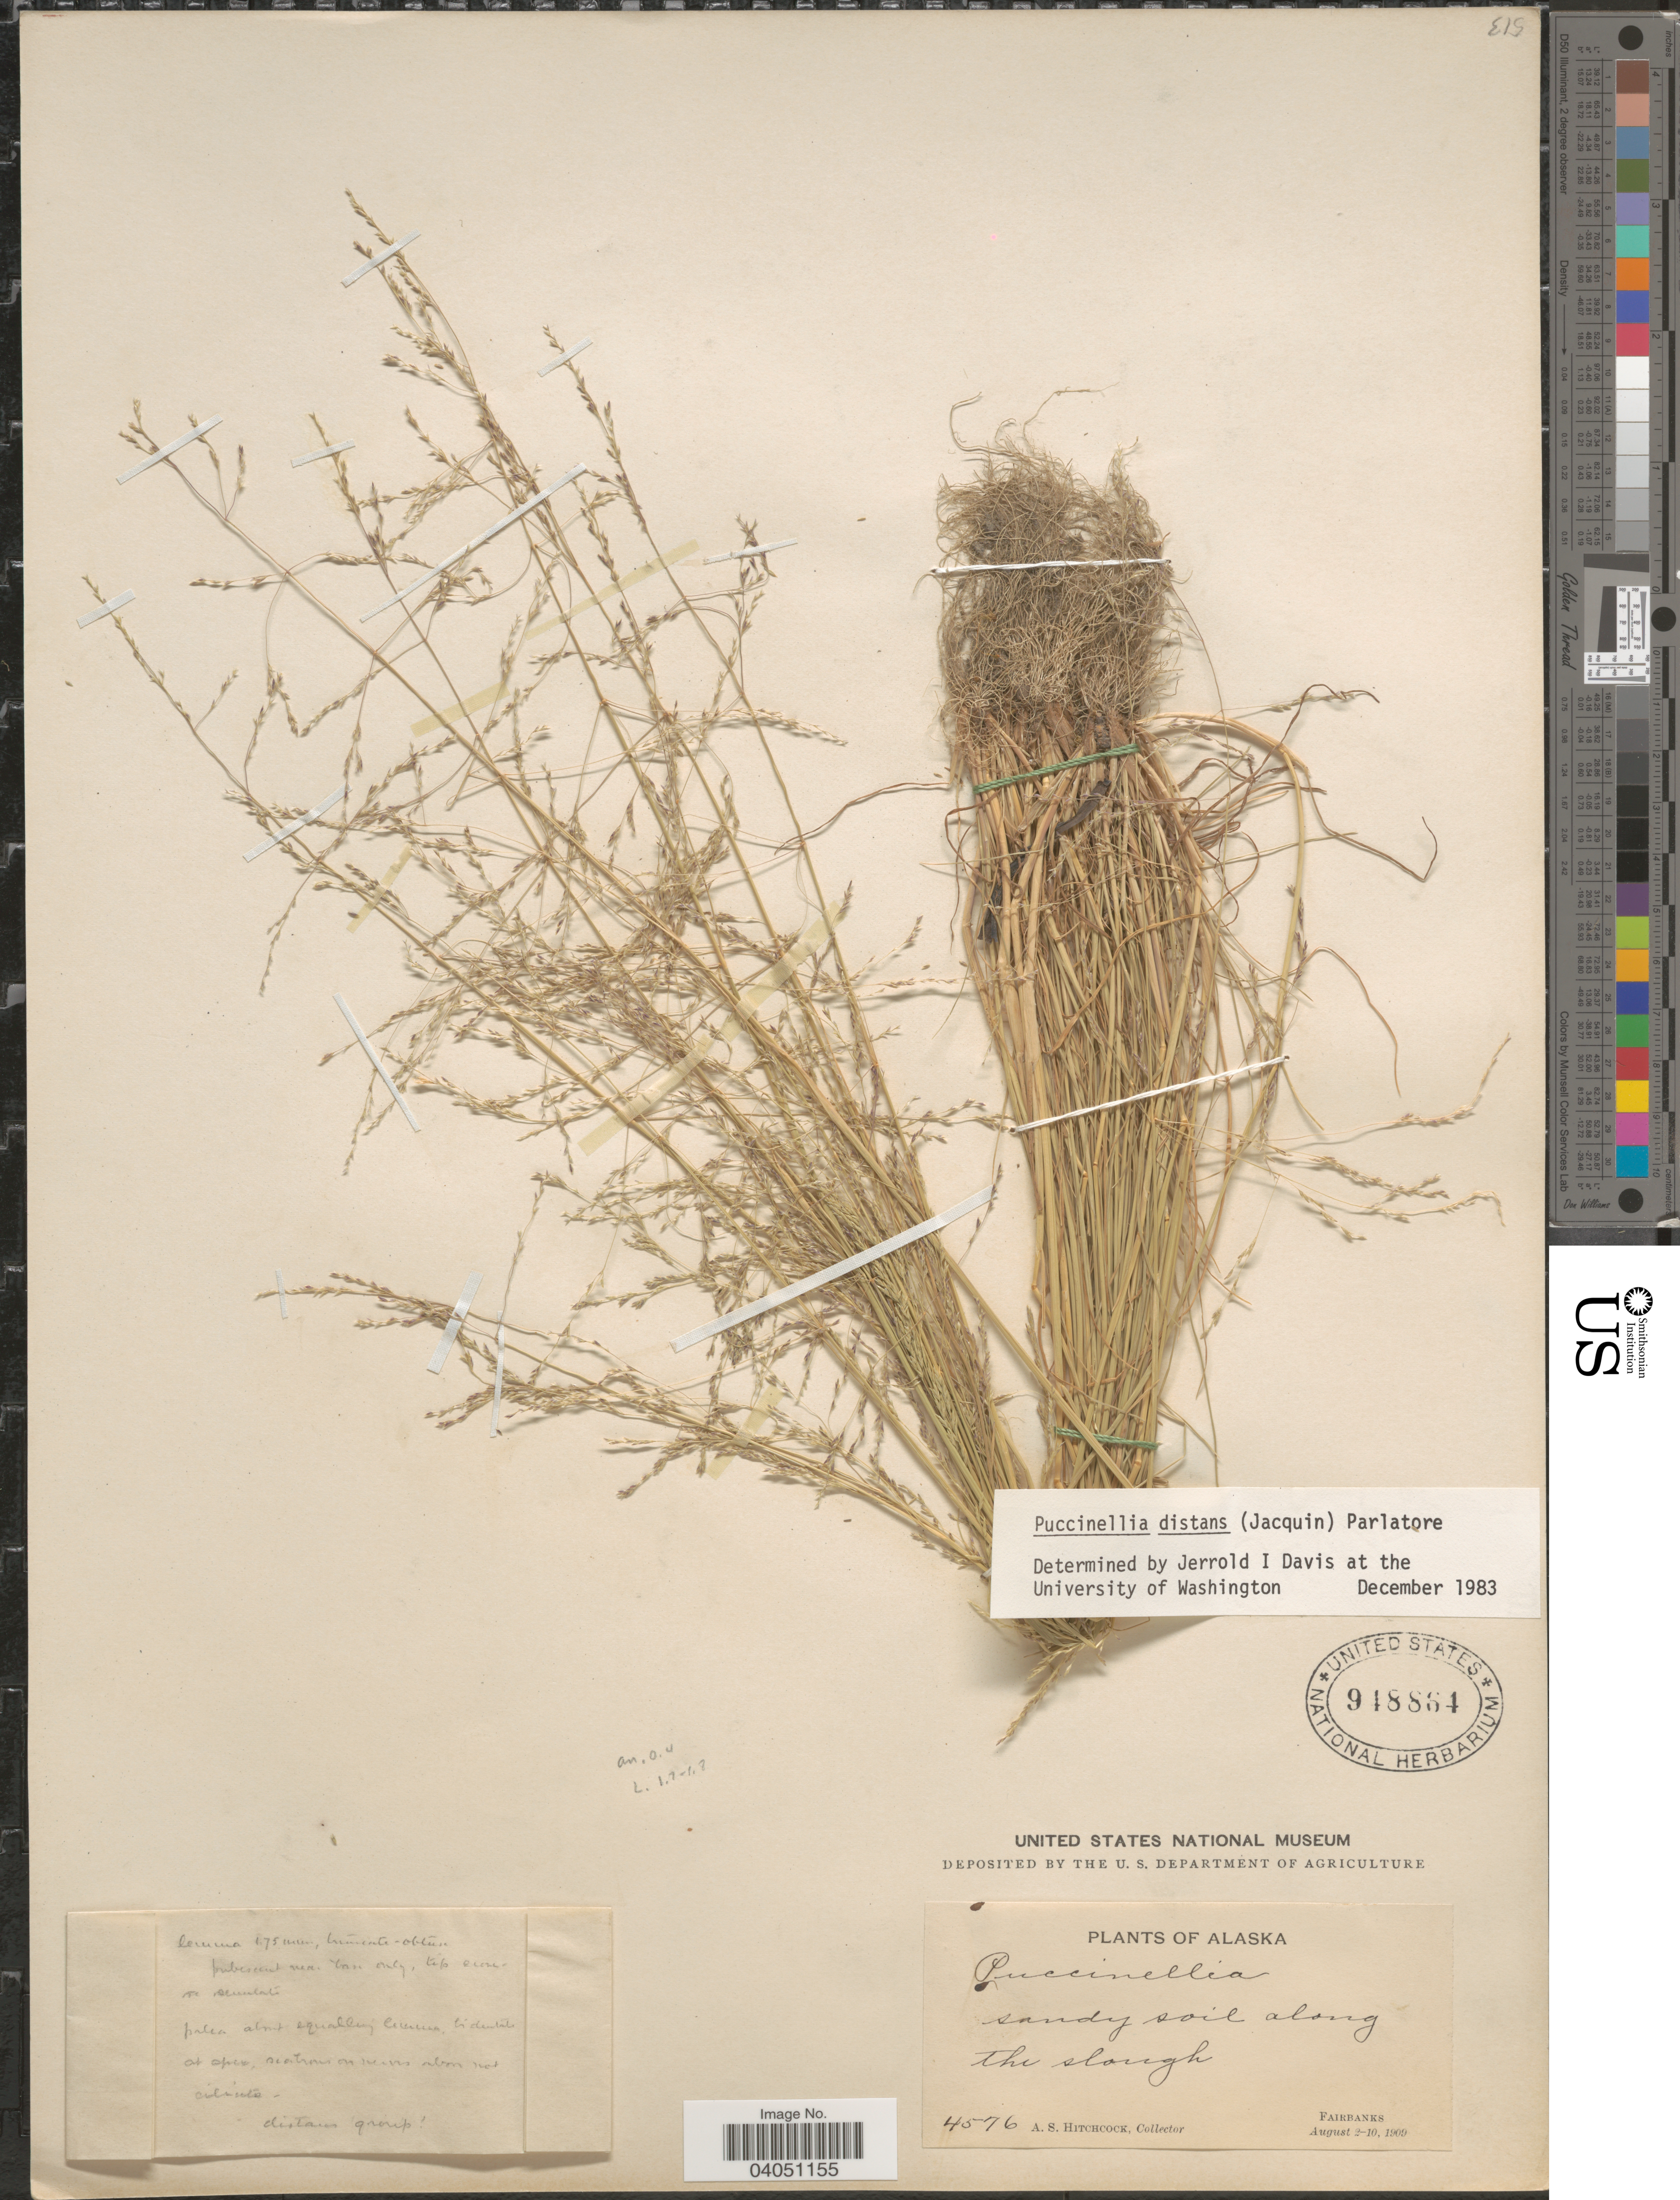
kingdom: Plantae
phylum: Tracheophyta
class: Liliopsida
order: Poales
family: Poaceae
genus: Puccinellia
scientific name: Puccinellia distans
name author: (Jacq.) Parl.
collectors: A. S. Hitchcock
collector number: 4576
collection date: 1909-08-02/1909-08-10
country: United States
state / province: Alaska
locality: Along the slough. Fairbanks.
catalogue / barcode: US 948864